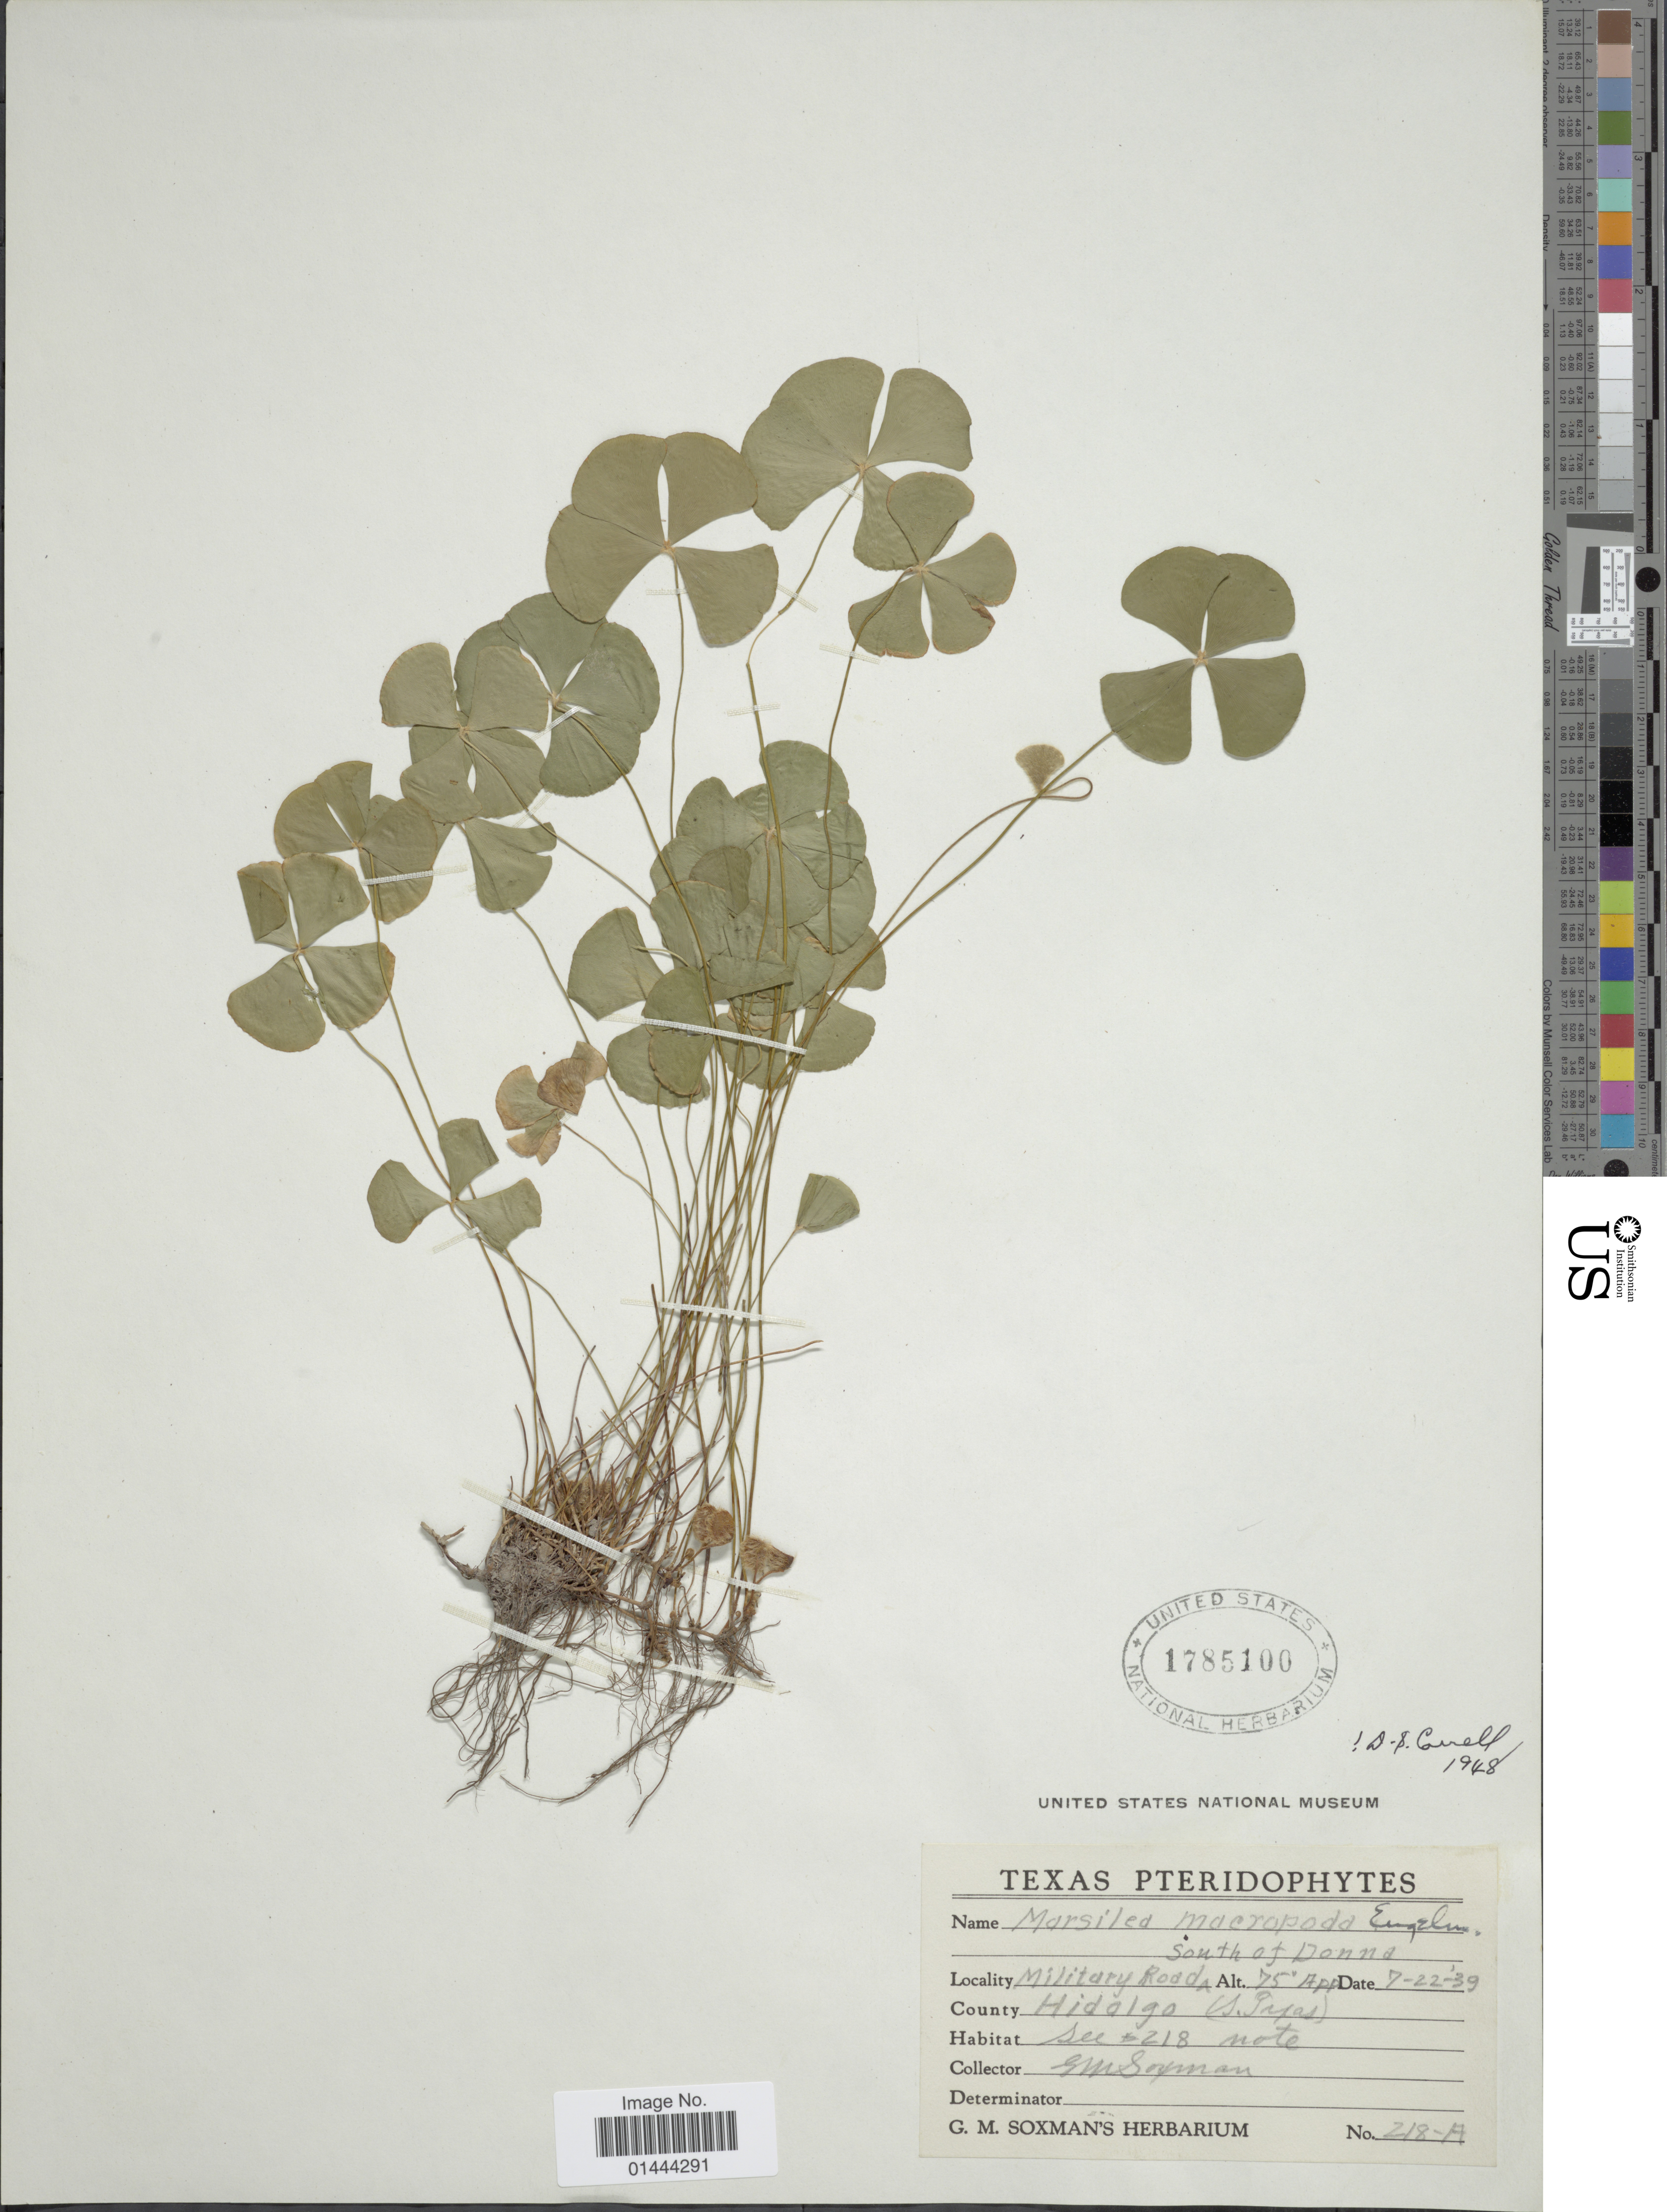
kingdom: Plantae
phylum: Tracheophyta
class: Polypodiopsida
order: Salviniales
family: Marsileaceae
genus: Marsilea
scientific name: Marsilea macropoda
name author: Engelm. ex A. Braun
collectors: G. Soxman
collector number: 218-A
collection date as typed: Transcribed d/m/y: 22/7/39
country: United States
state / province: Texas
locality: South of Donna, Military Road, Hidalgo (S. Texas)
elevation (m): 23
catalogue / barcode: US 1785100